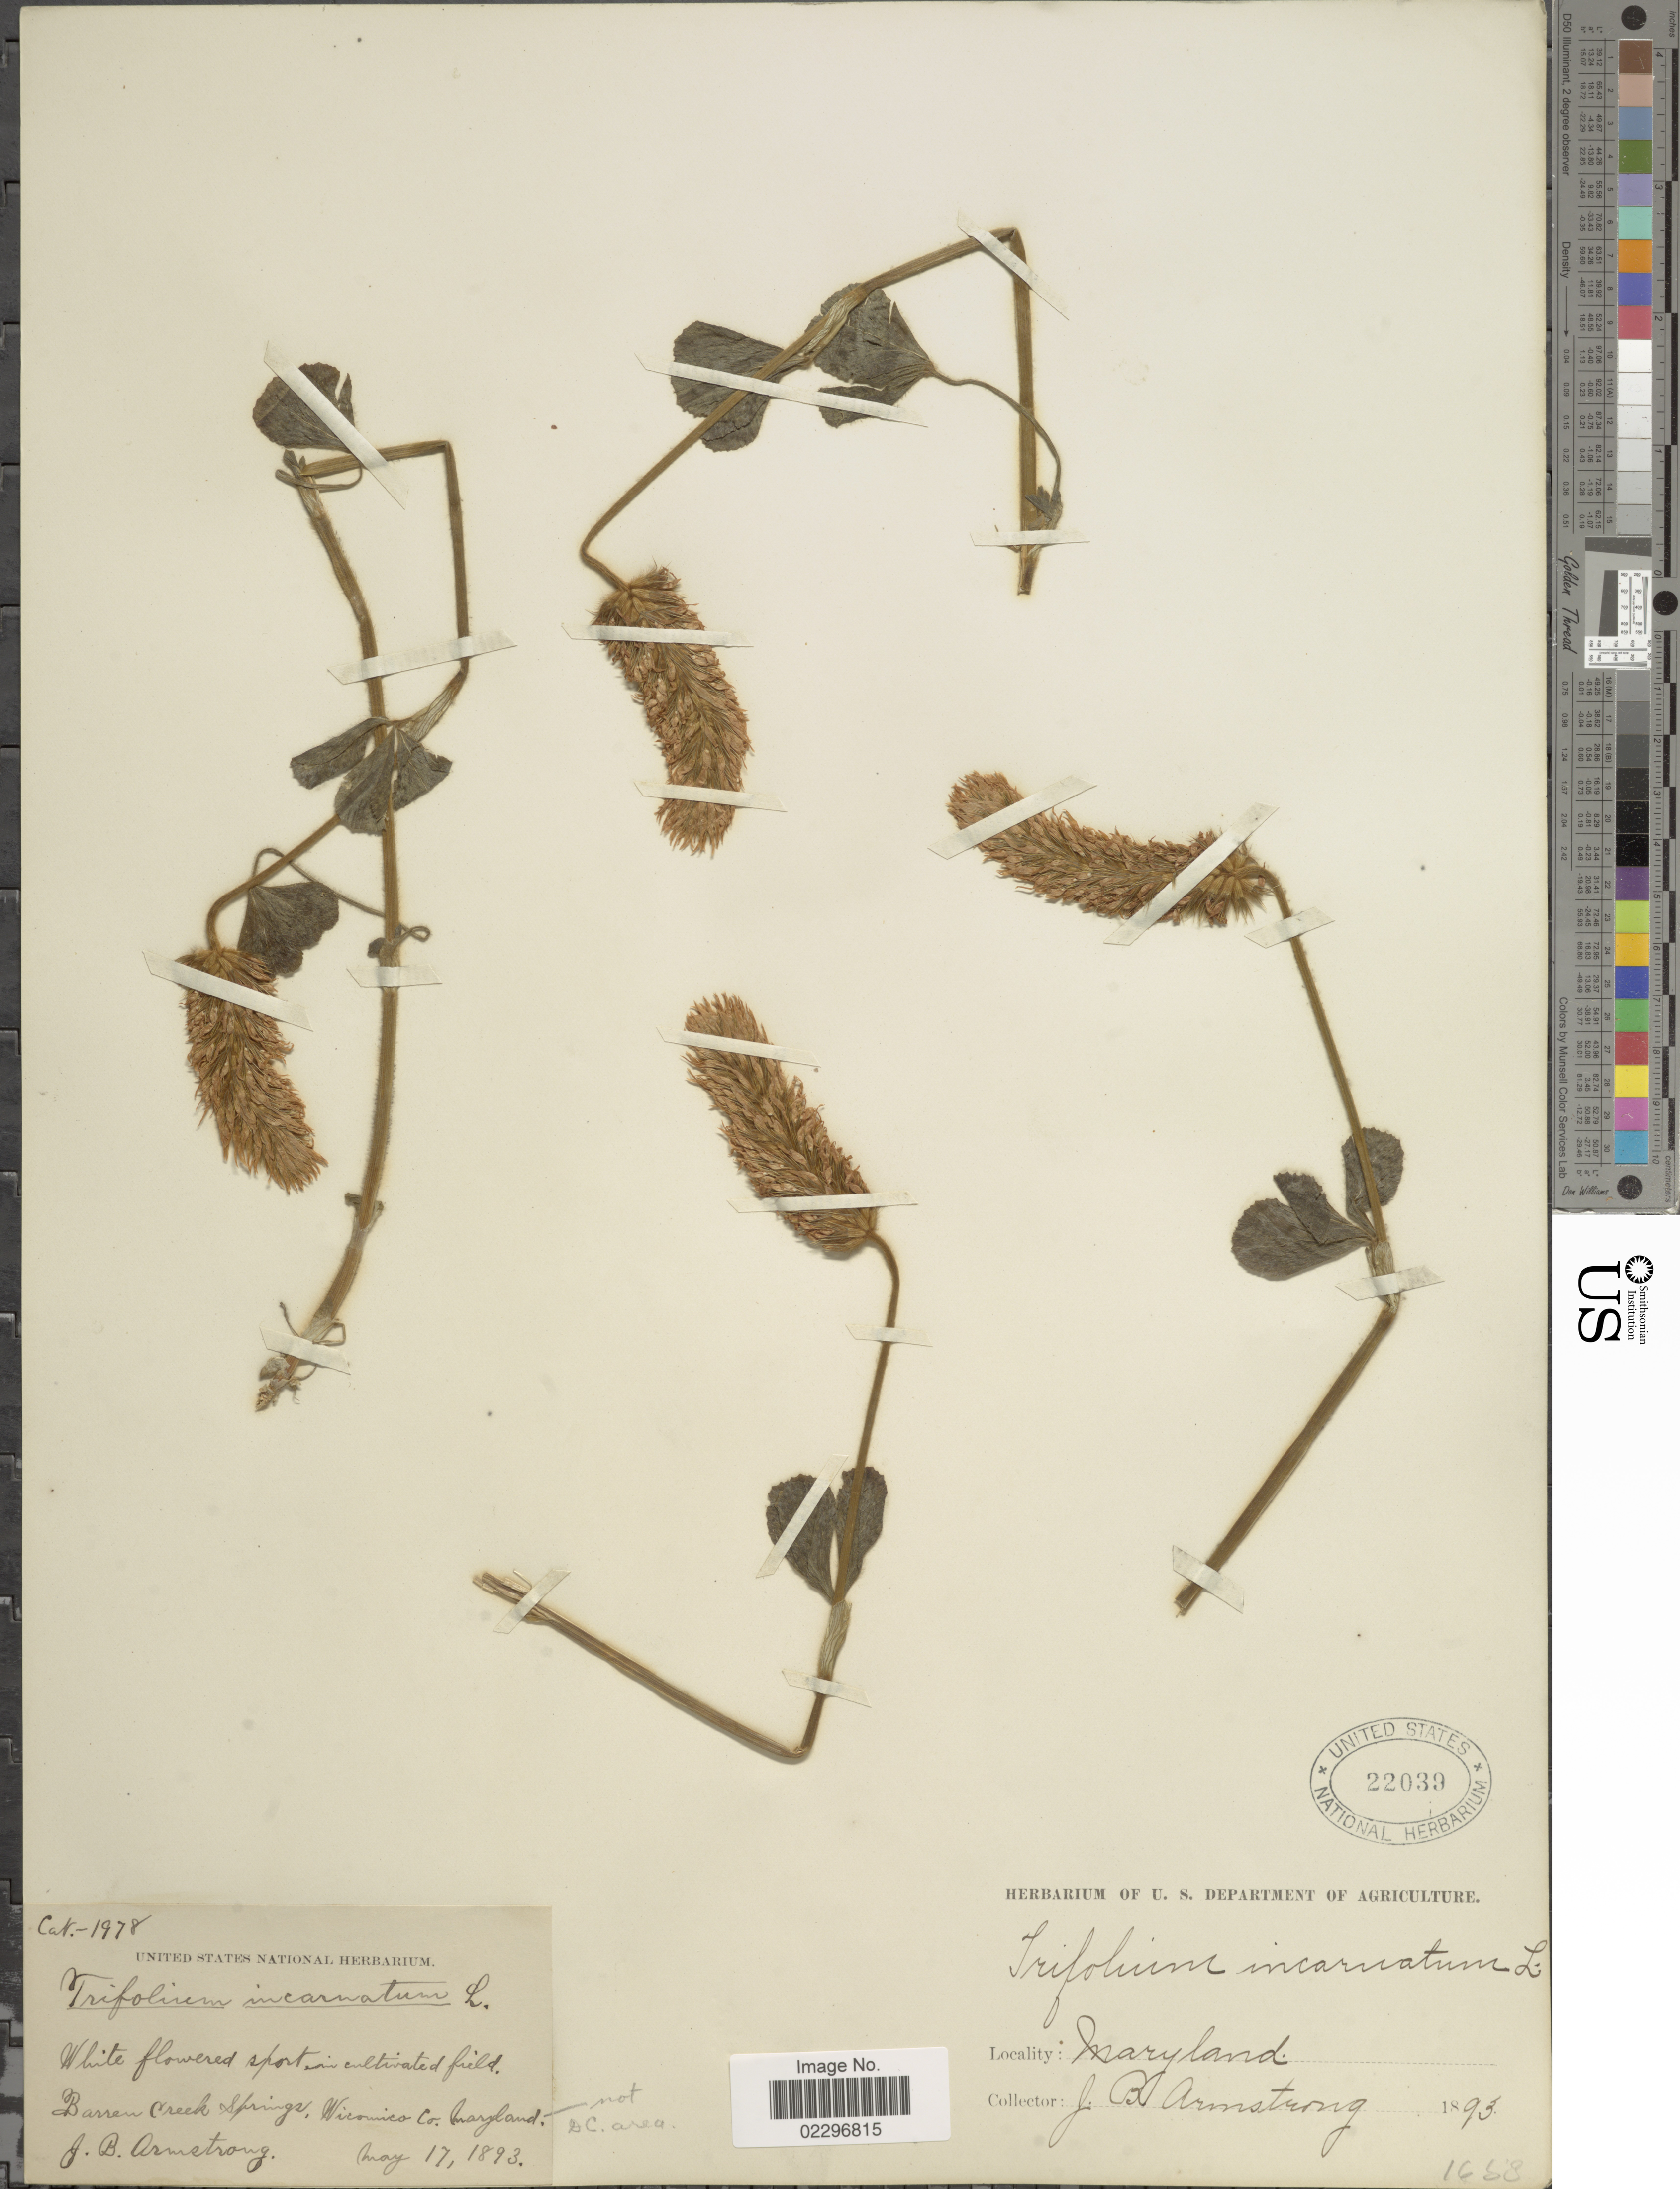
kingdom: Plantae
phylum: Tracheophyta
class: Magnoliopsida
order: Fabales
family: Fabaceae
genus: Trifolium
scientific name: Trifolium incarnatum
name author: L.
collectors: J. B. Armstrong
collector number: car-1978?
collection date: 1893-05-17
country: United States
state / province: Maryland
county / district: Wicomico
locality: Barren Creek Springs, Wicomico Co.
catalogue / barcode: US 22039